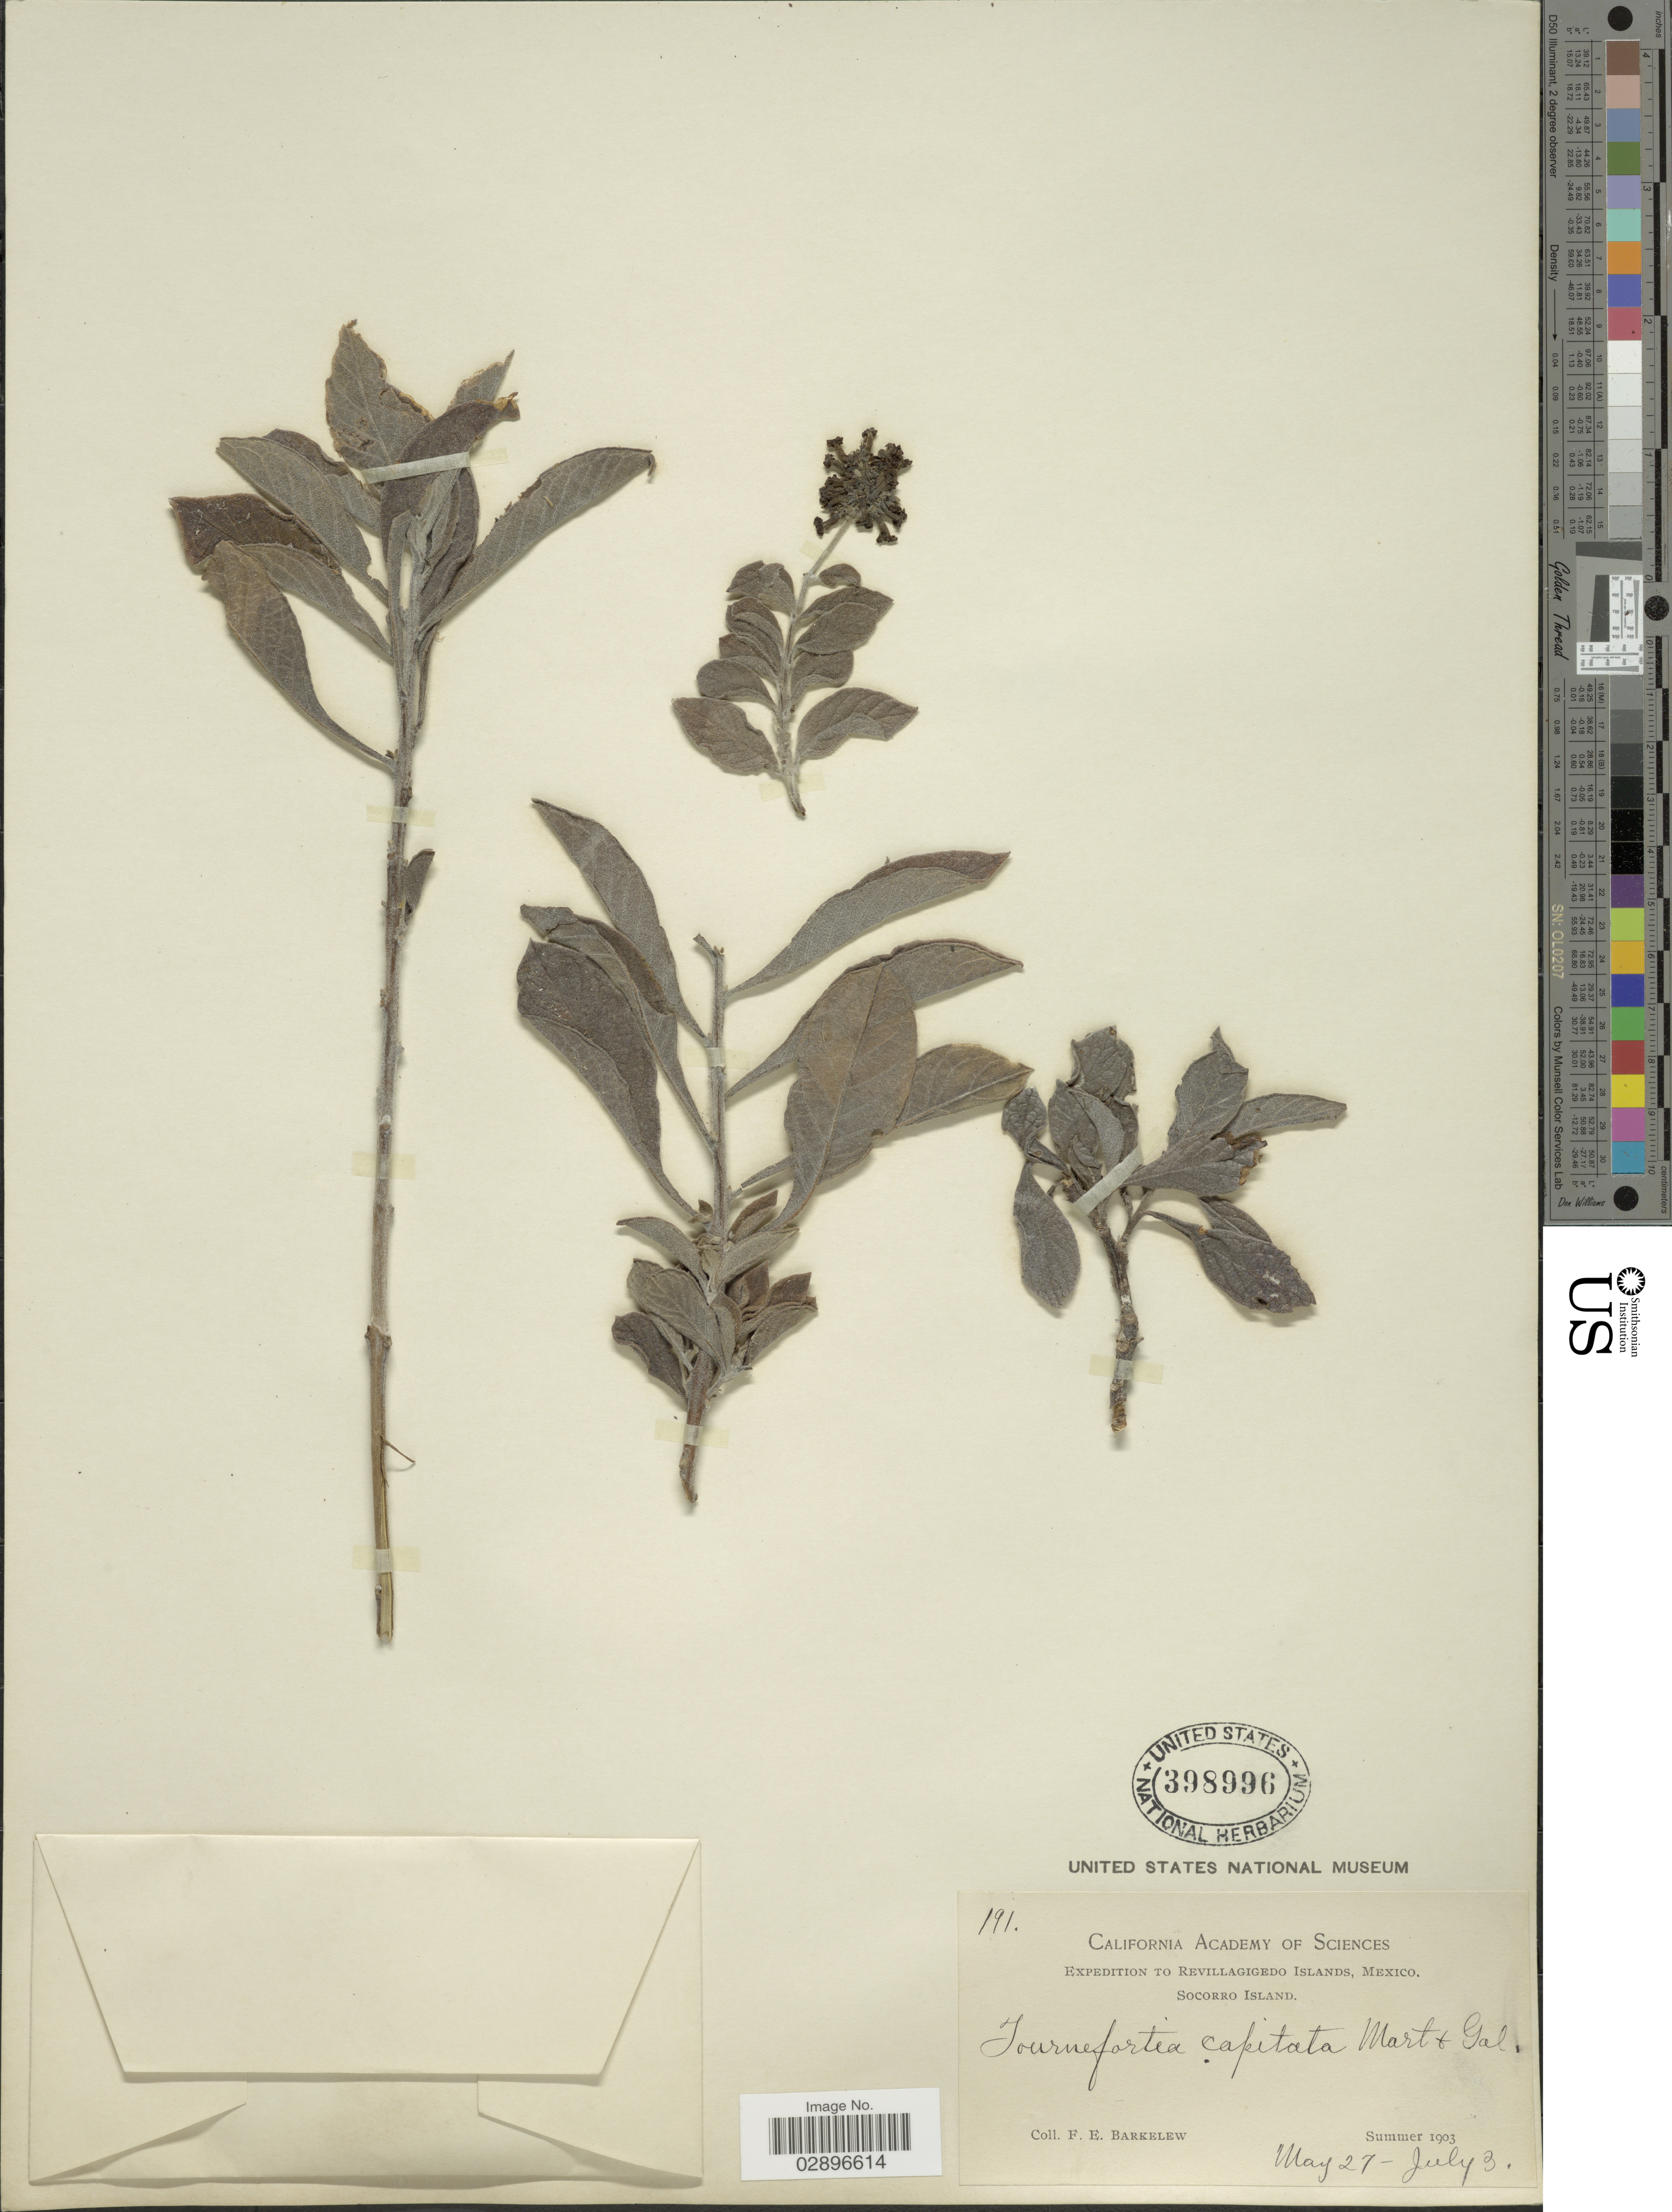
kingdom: Plantae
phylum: Tracheophyta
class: Magnoliopsida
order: Boraginales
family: Heliotropiaceae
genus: Tournefortia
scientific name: Tournefortia hartwegiana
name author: Steud.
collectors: F. Barkelew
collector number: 191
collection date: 1903-05-27/1903-07-03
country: Mexico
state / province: Colima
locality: Revillagigedo Islands. Socorro Island.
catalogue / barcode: US 398996